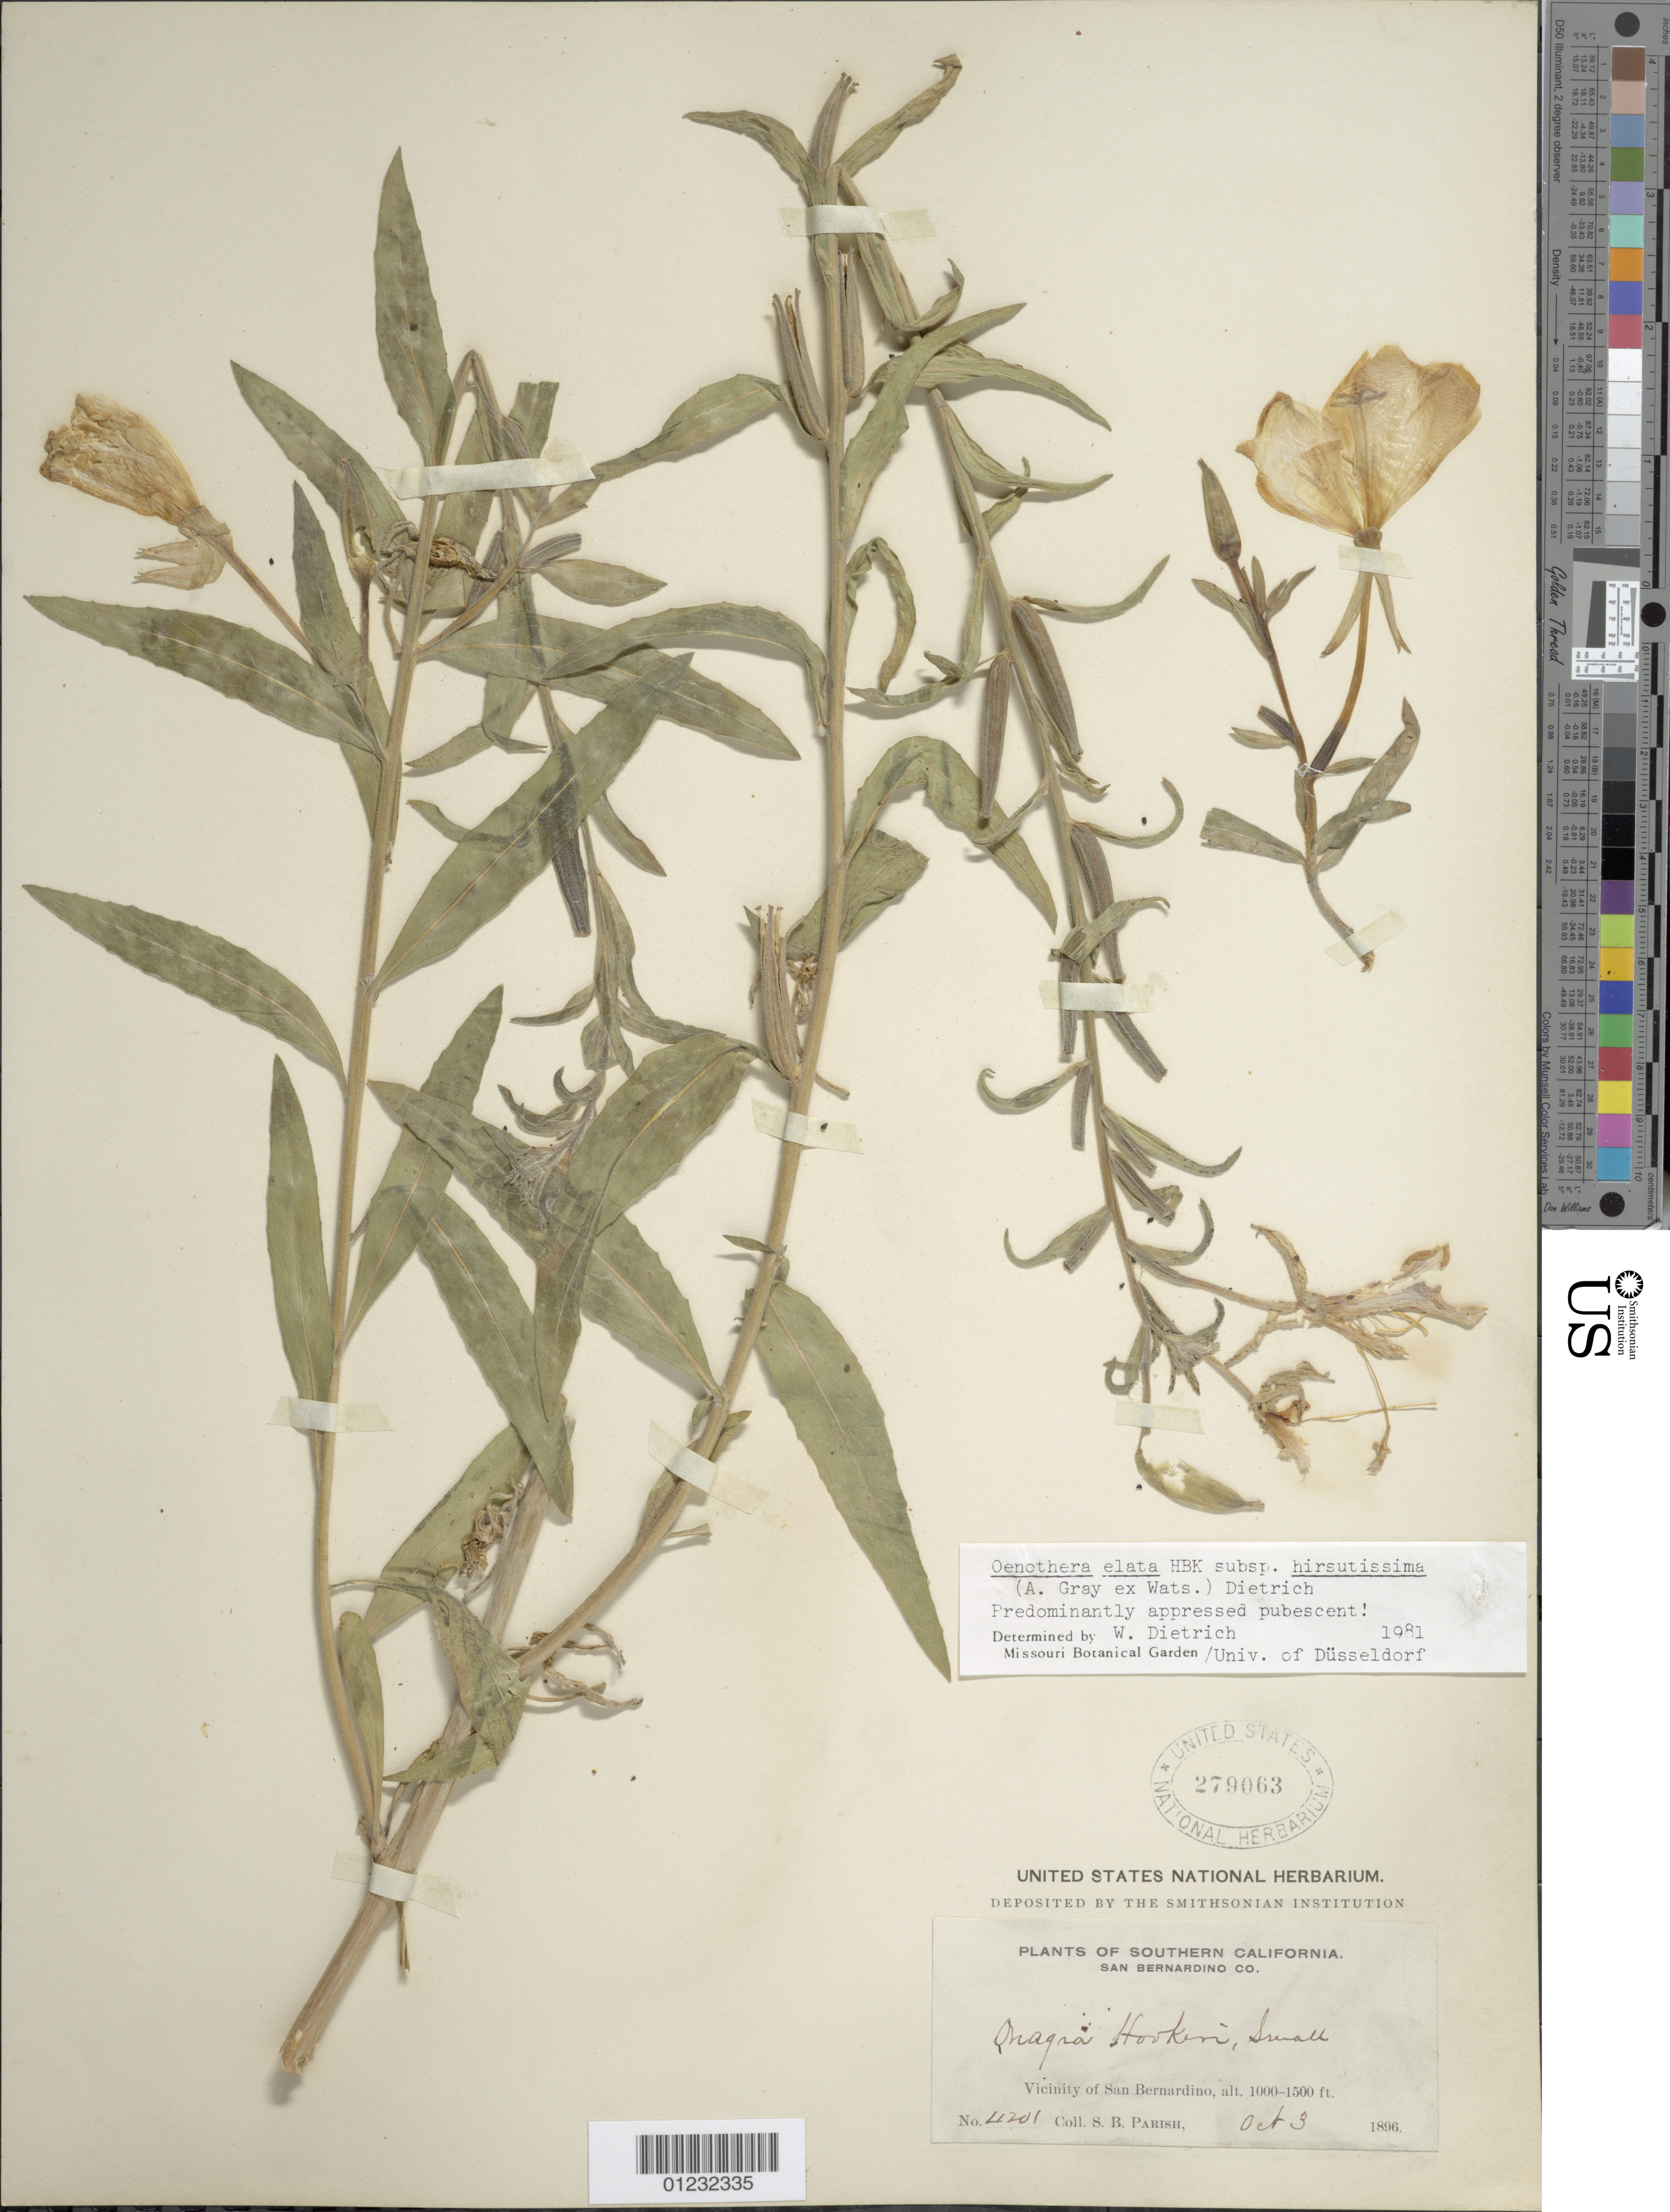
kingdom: Plantae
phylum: Tracheophyta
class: Magnoliopsida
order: Myrtales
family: Onagraceae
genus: Oenothera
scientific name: Oenothera elata subsp. hirsutissima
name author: (A. Gray ex S. Watson) W. Dietr.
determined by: Dietrich, W.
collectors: S. B. Parish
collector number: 4201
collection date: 1896-10-03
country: United States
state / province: California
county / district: San Bernardino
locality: San Bernardino vicinity.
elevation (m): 305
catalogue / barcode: US 279063